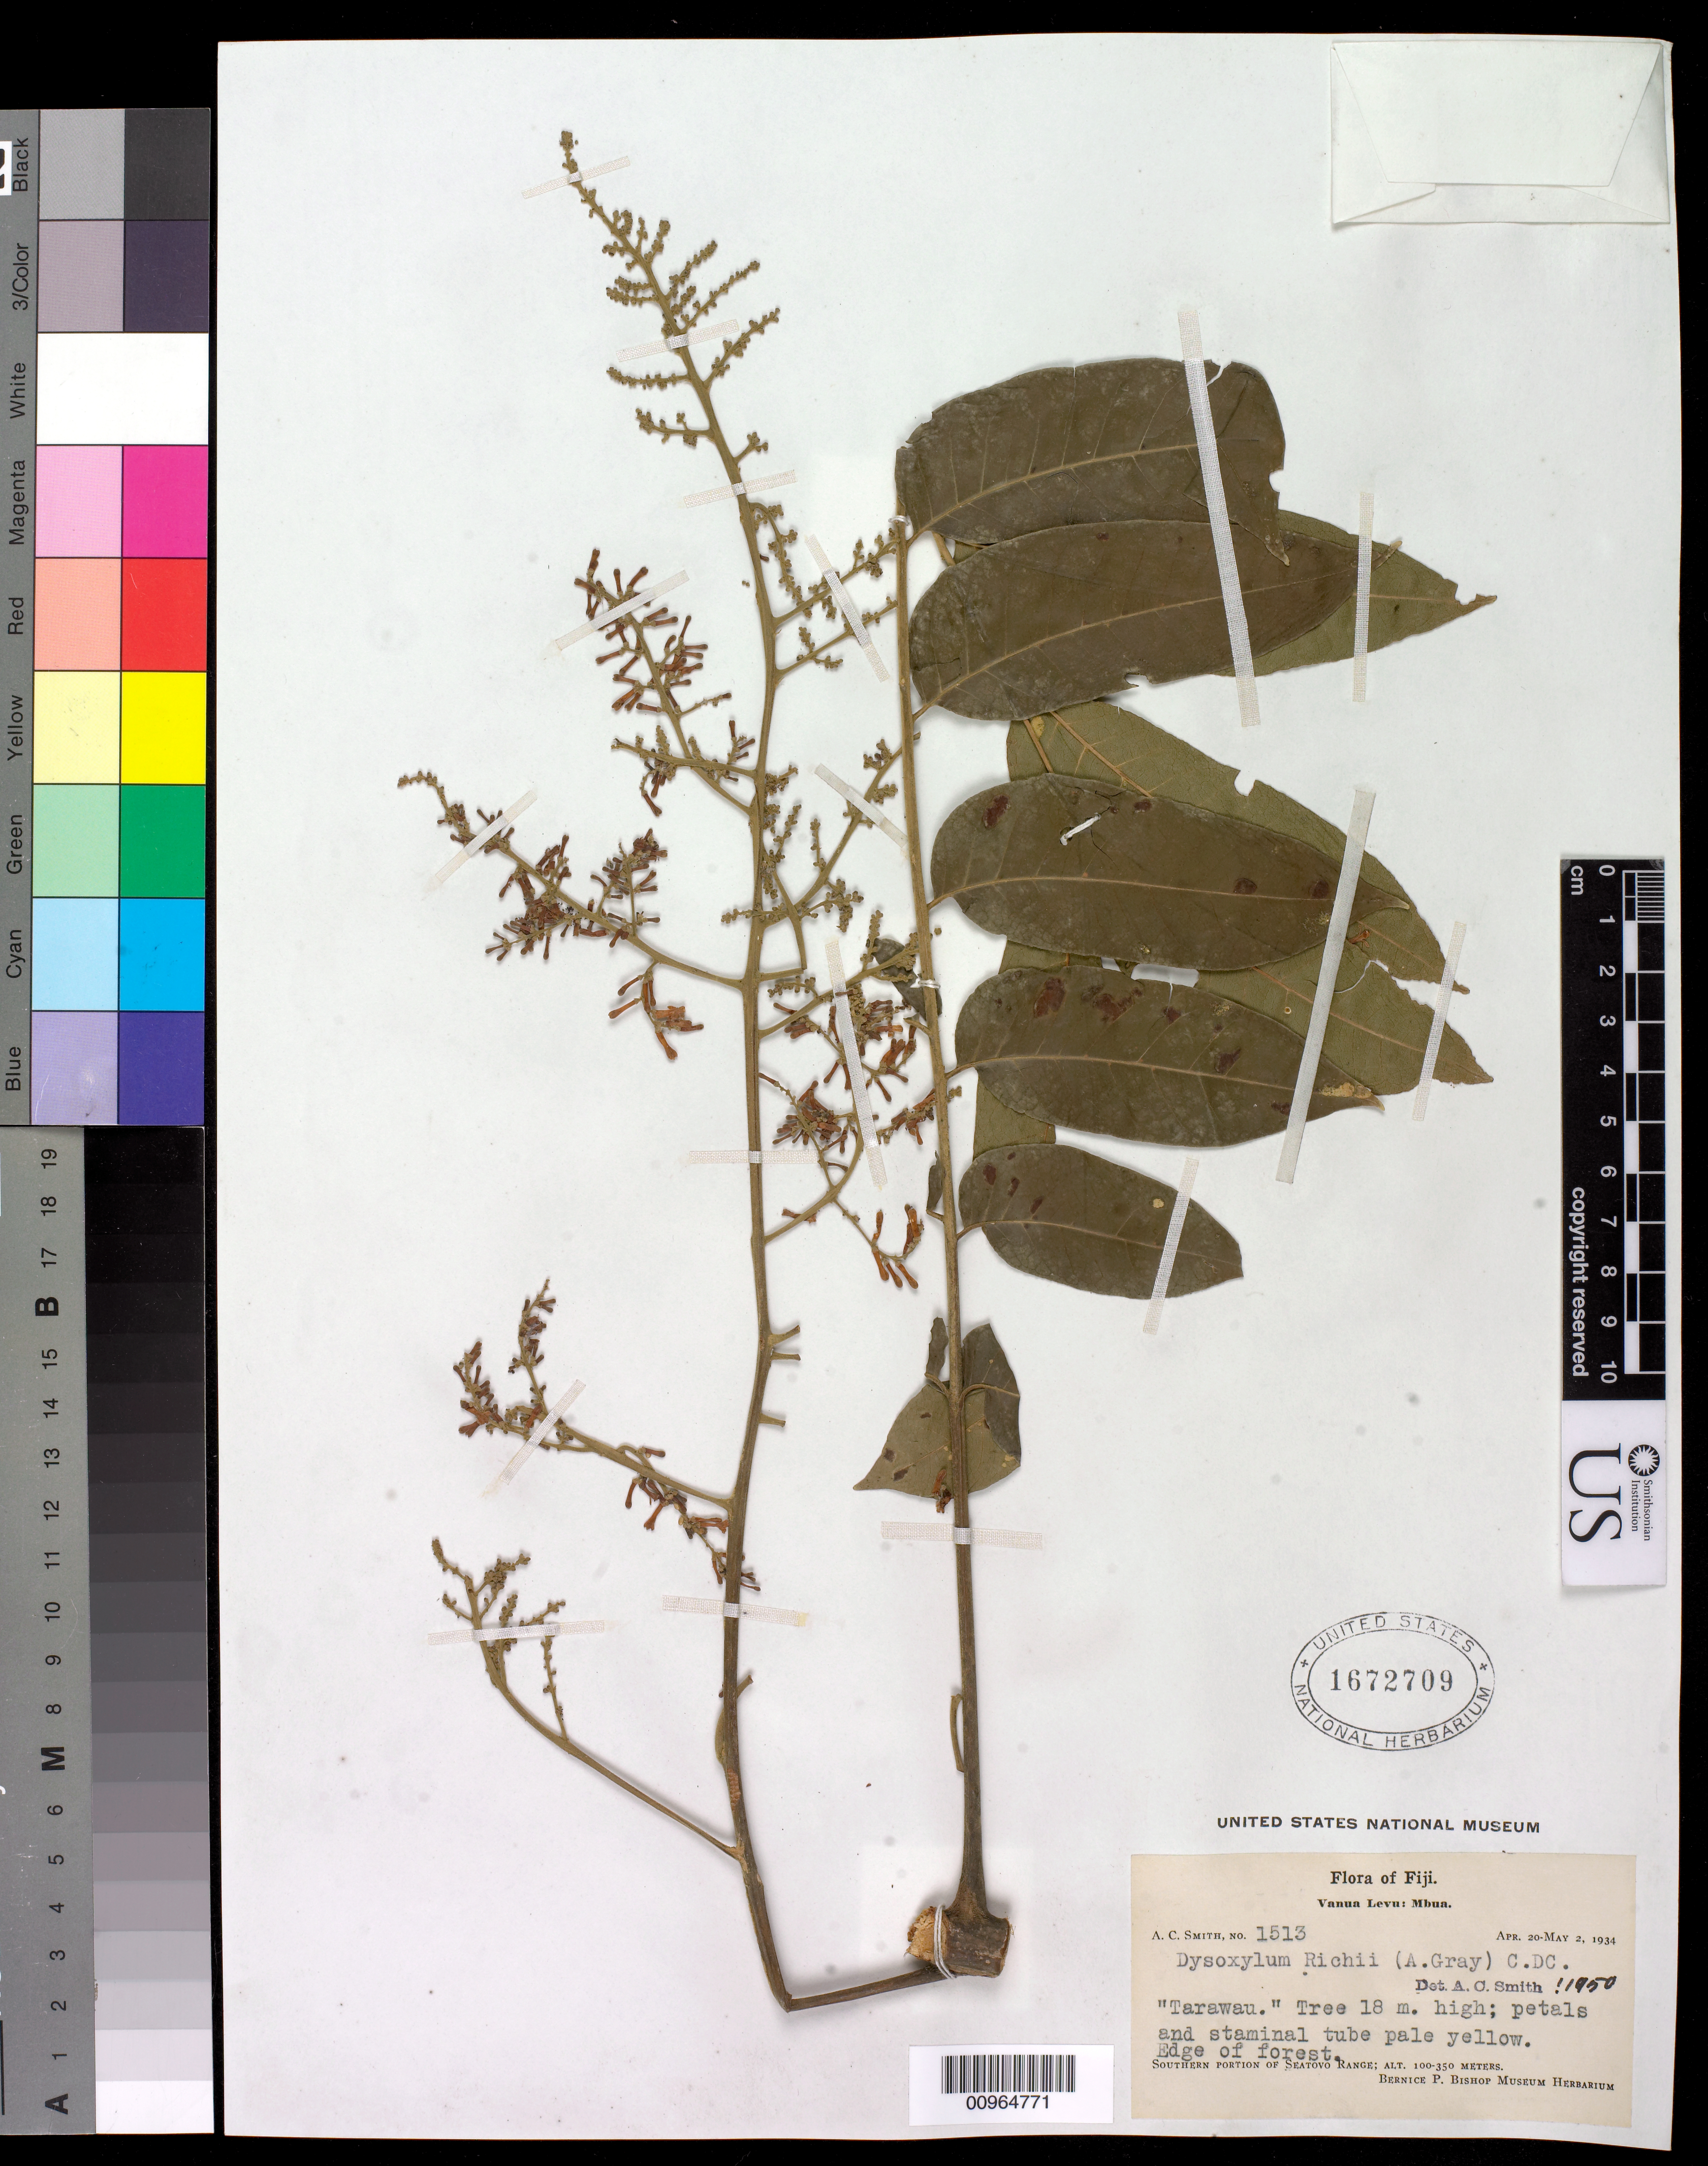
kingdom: Plantae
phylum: Tracheophyta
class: Magnoliopsida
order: Sapindales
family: Meliaceae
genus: Didymocheton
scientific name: Didymocheton alliaceus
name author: (G. Forst.) Mabb.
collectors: C. A. Smith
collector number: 1513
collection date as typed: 20 Apr 1934 to 02 May 1934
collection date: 1934-04-20/1934-05-02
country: Fiji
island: Vanua Levu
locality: Mbua. Edge of forest. Southern portion of Seatovo Range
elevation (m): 100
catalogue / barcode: US 1672709